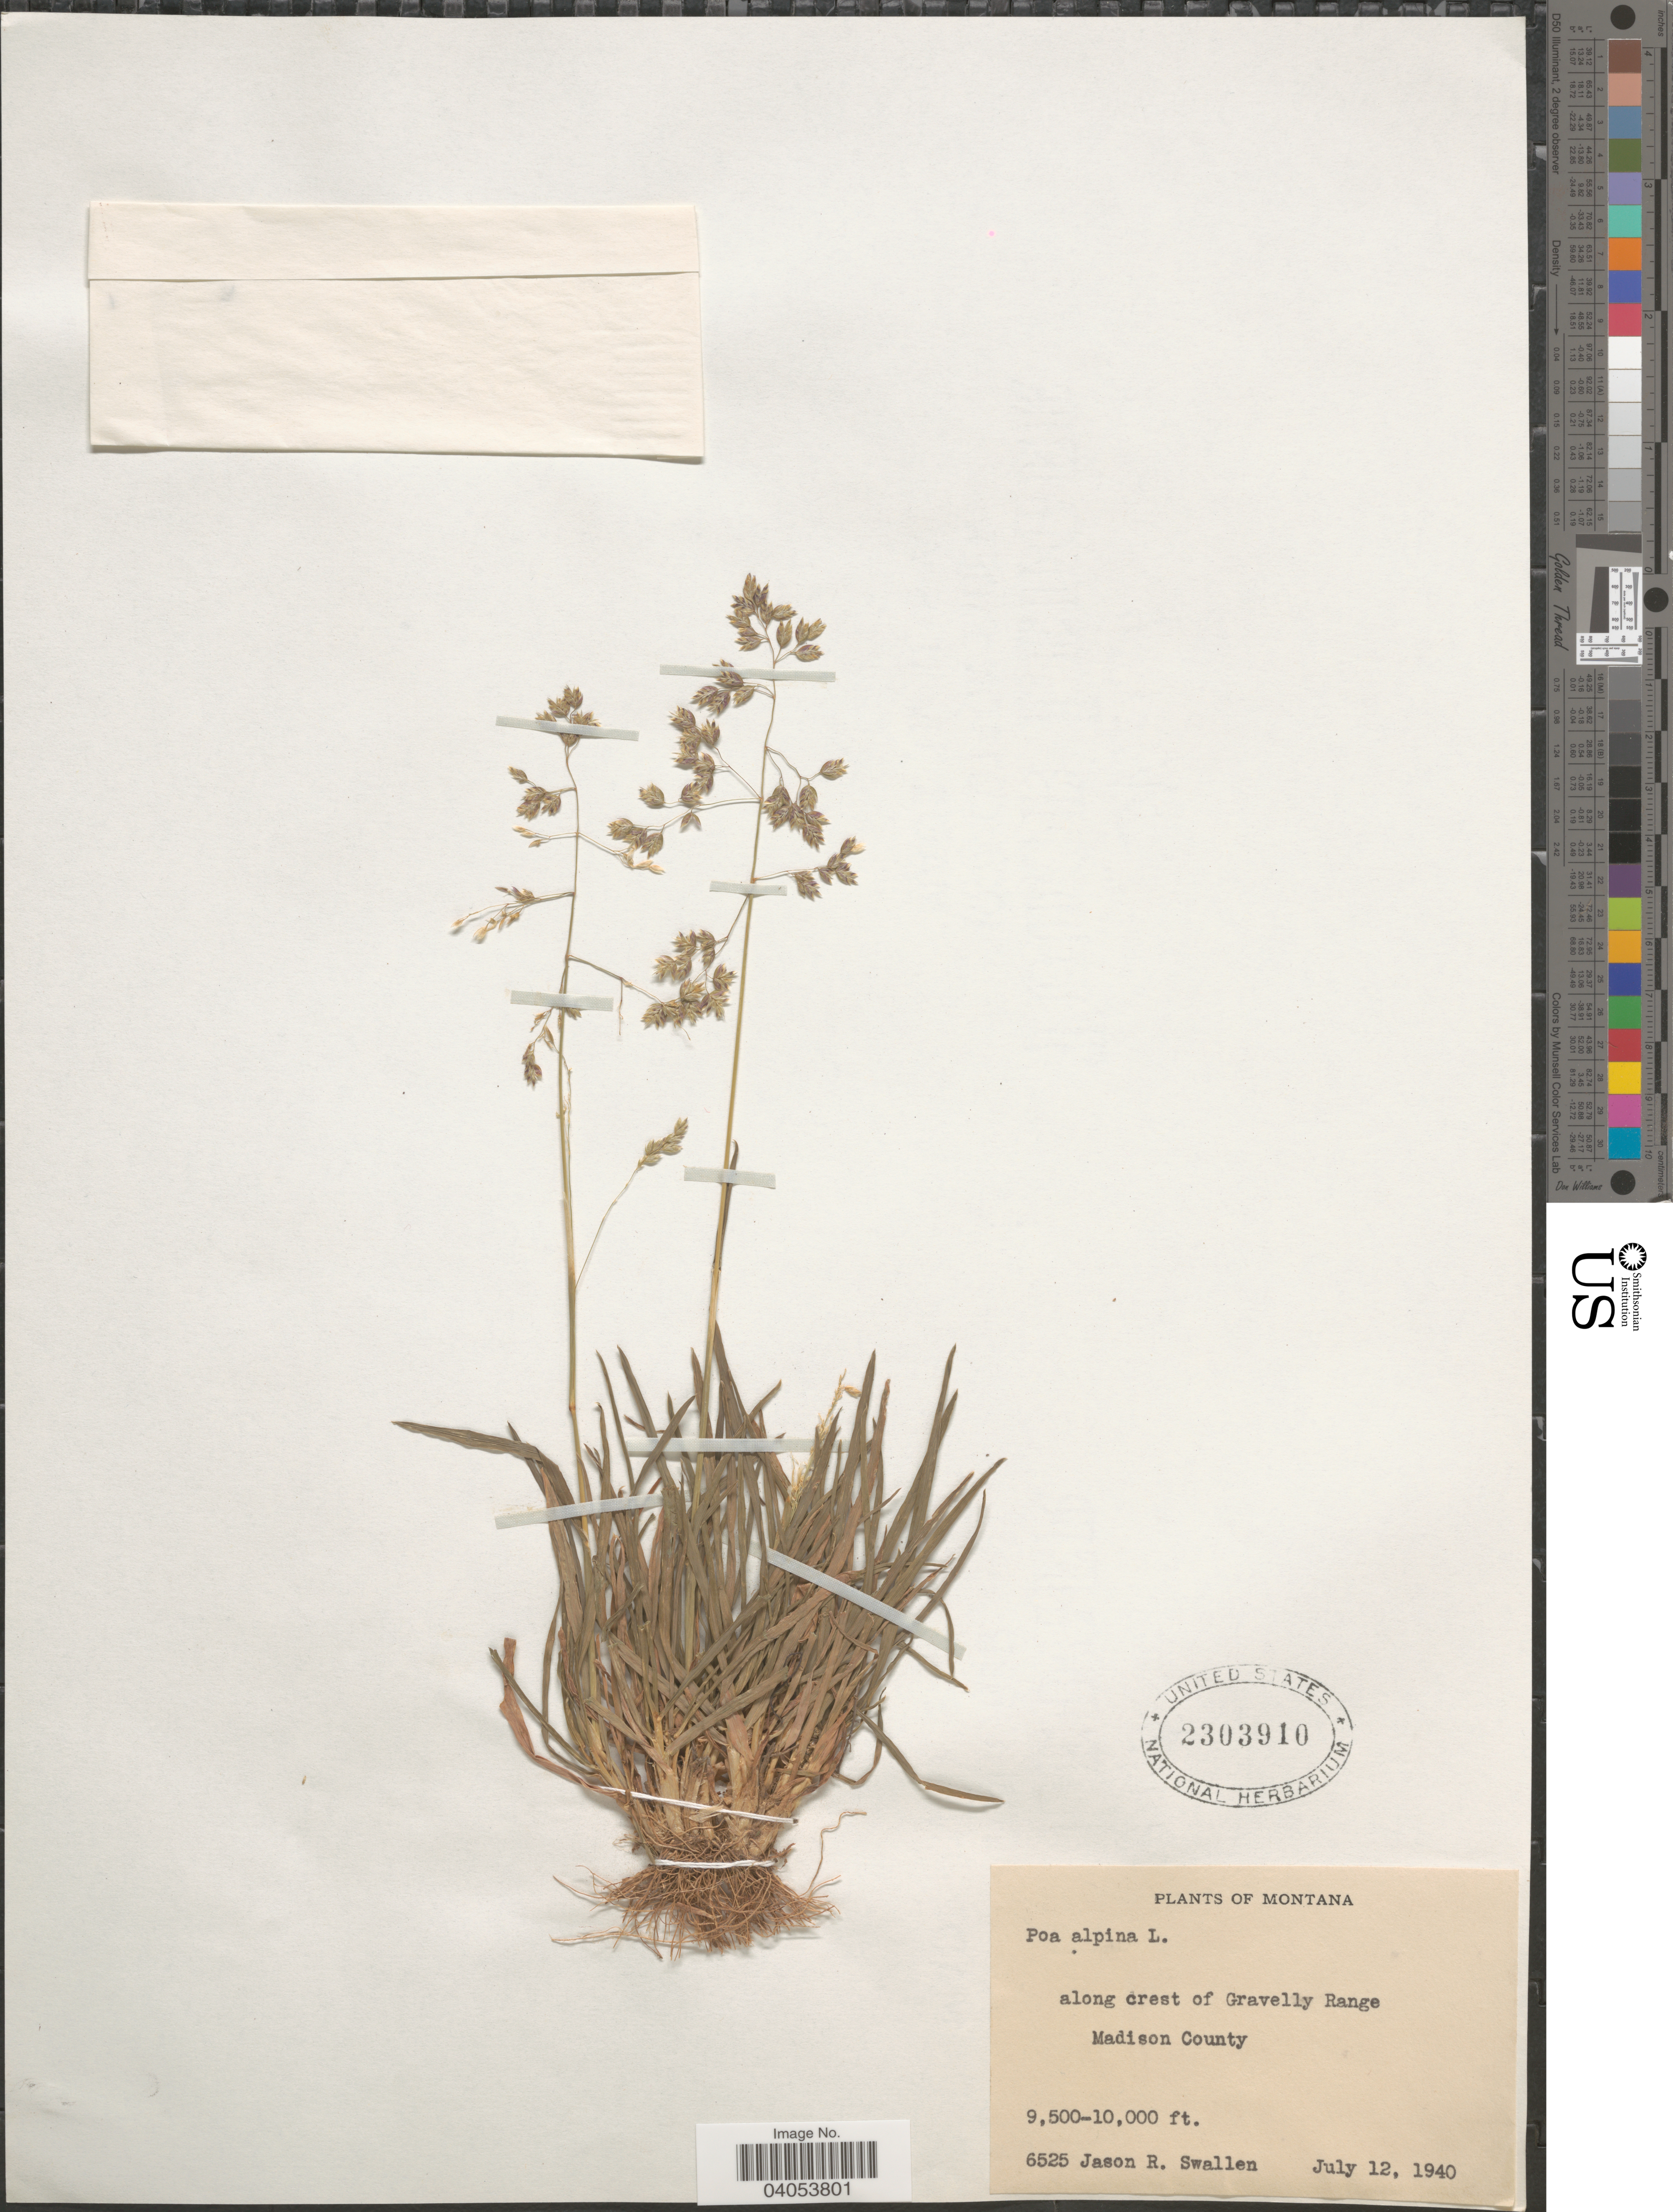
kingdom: Plantae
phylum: Tracheophyta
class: Liliopsida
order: Poales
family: Poaceae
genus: Poa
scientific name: Poa alpina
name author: L.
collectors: J. R. Swallen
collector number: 6525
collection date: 1940-07-12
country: United States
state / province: Montana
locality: Along crest of Gravelly Range Madison County.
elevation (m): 2896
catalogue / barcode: US 2303910